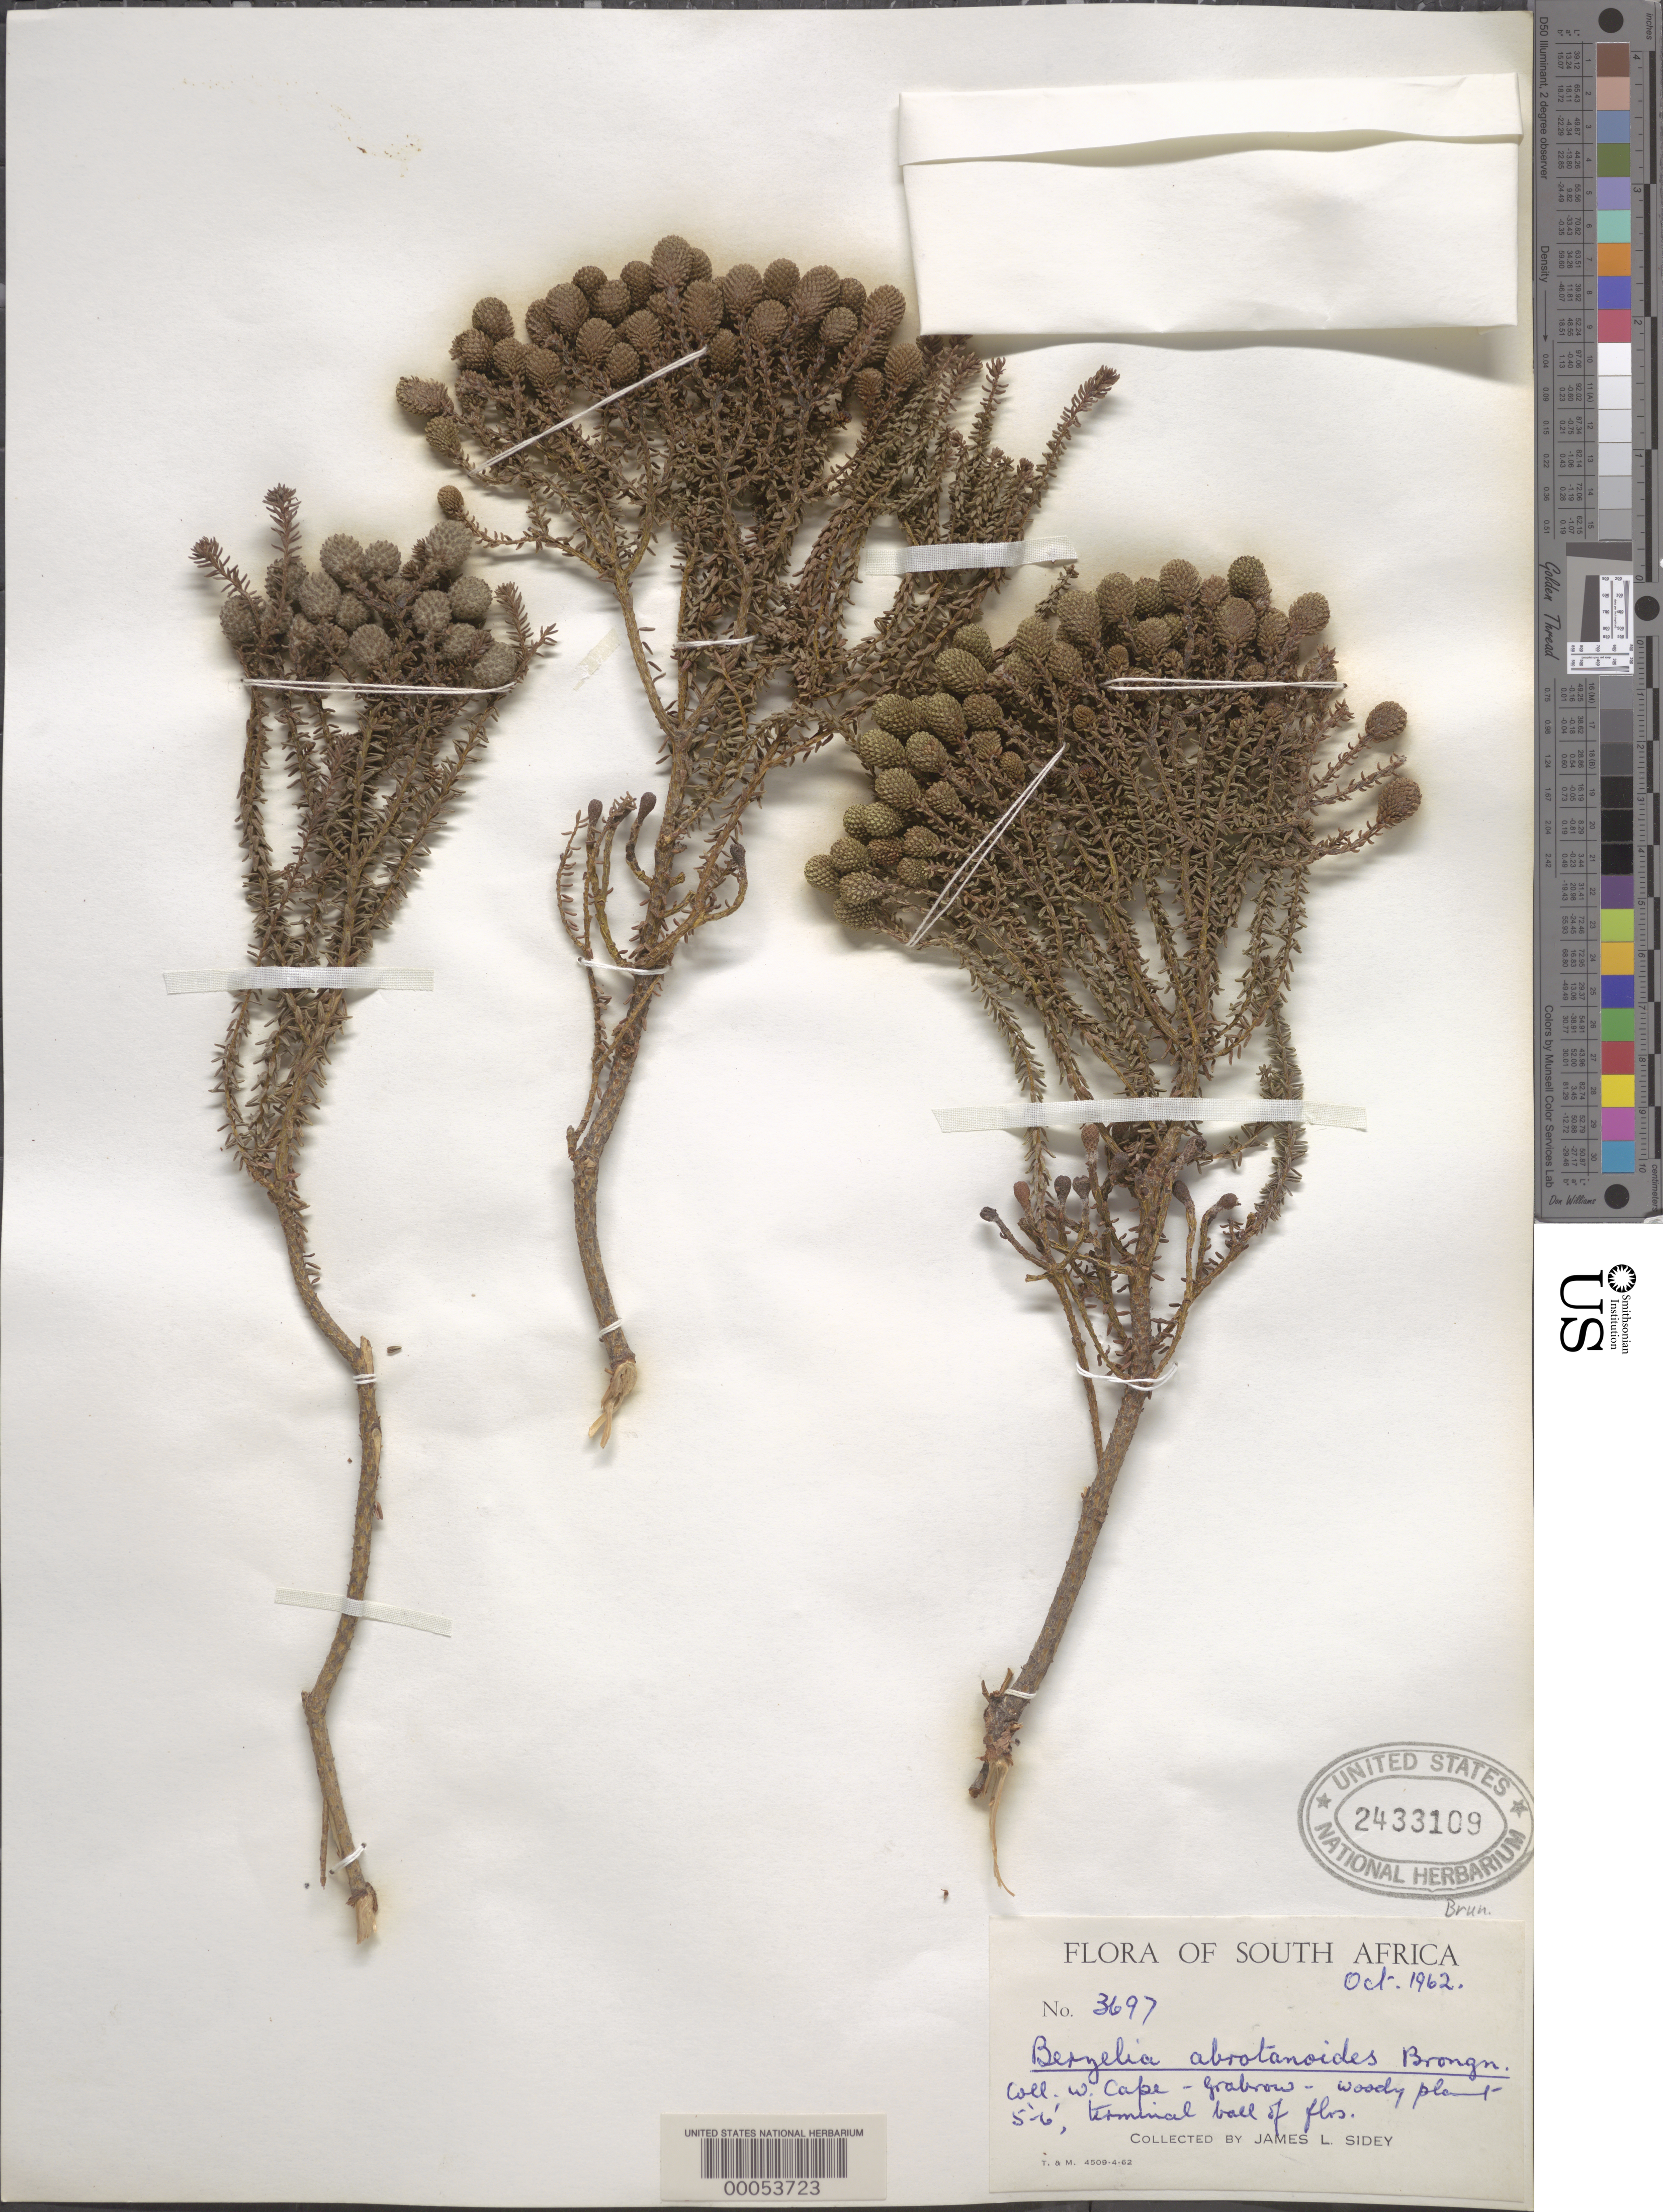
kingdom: Plantae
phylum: Tracheophyta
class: Magnoliopsida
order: Bruniales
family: Bruniaceae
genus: Berzelia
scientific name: Berzelia abrotanoides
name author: (L.) Brongn.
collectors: J. L. Sidey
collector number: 3697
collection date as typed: Oct 1962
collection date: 1962-10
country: South Africa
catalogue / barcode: US 2433109